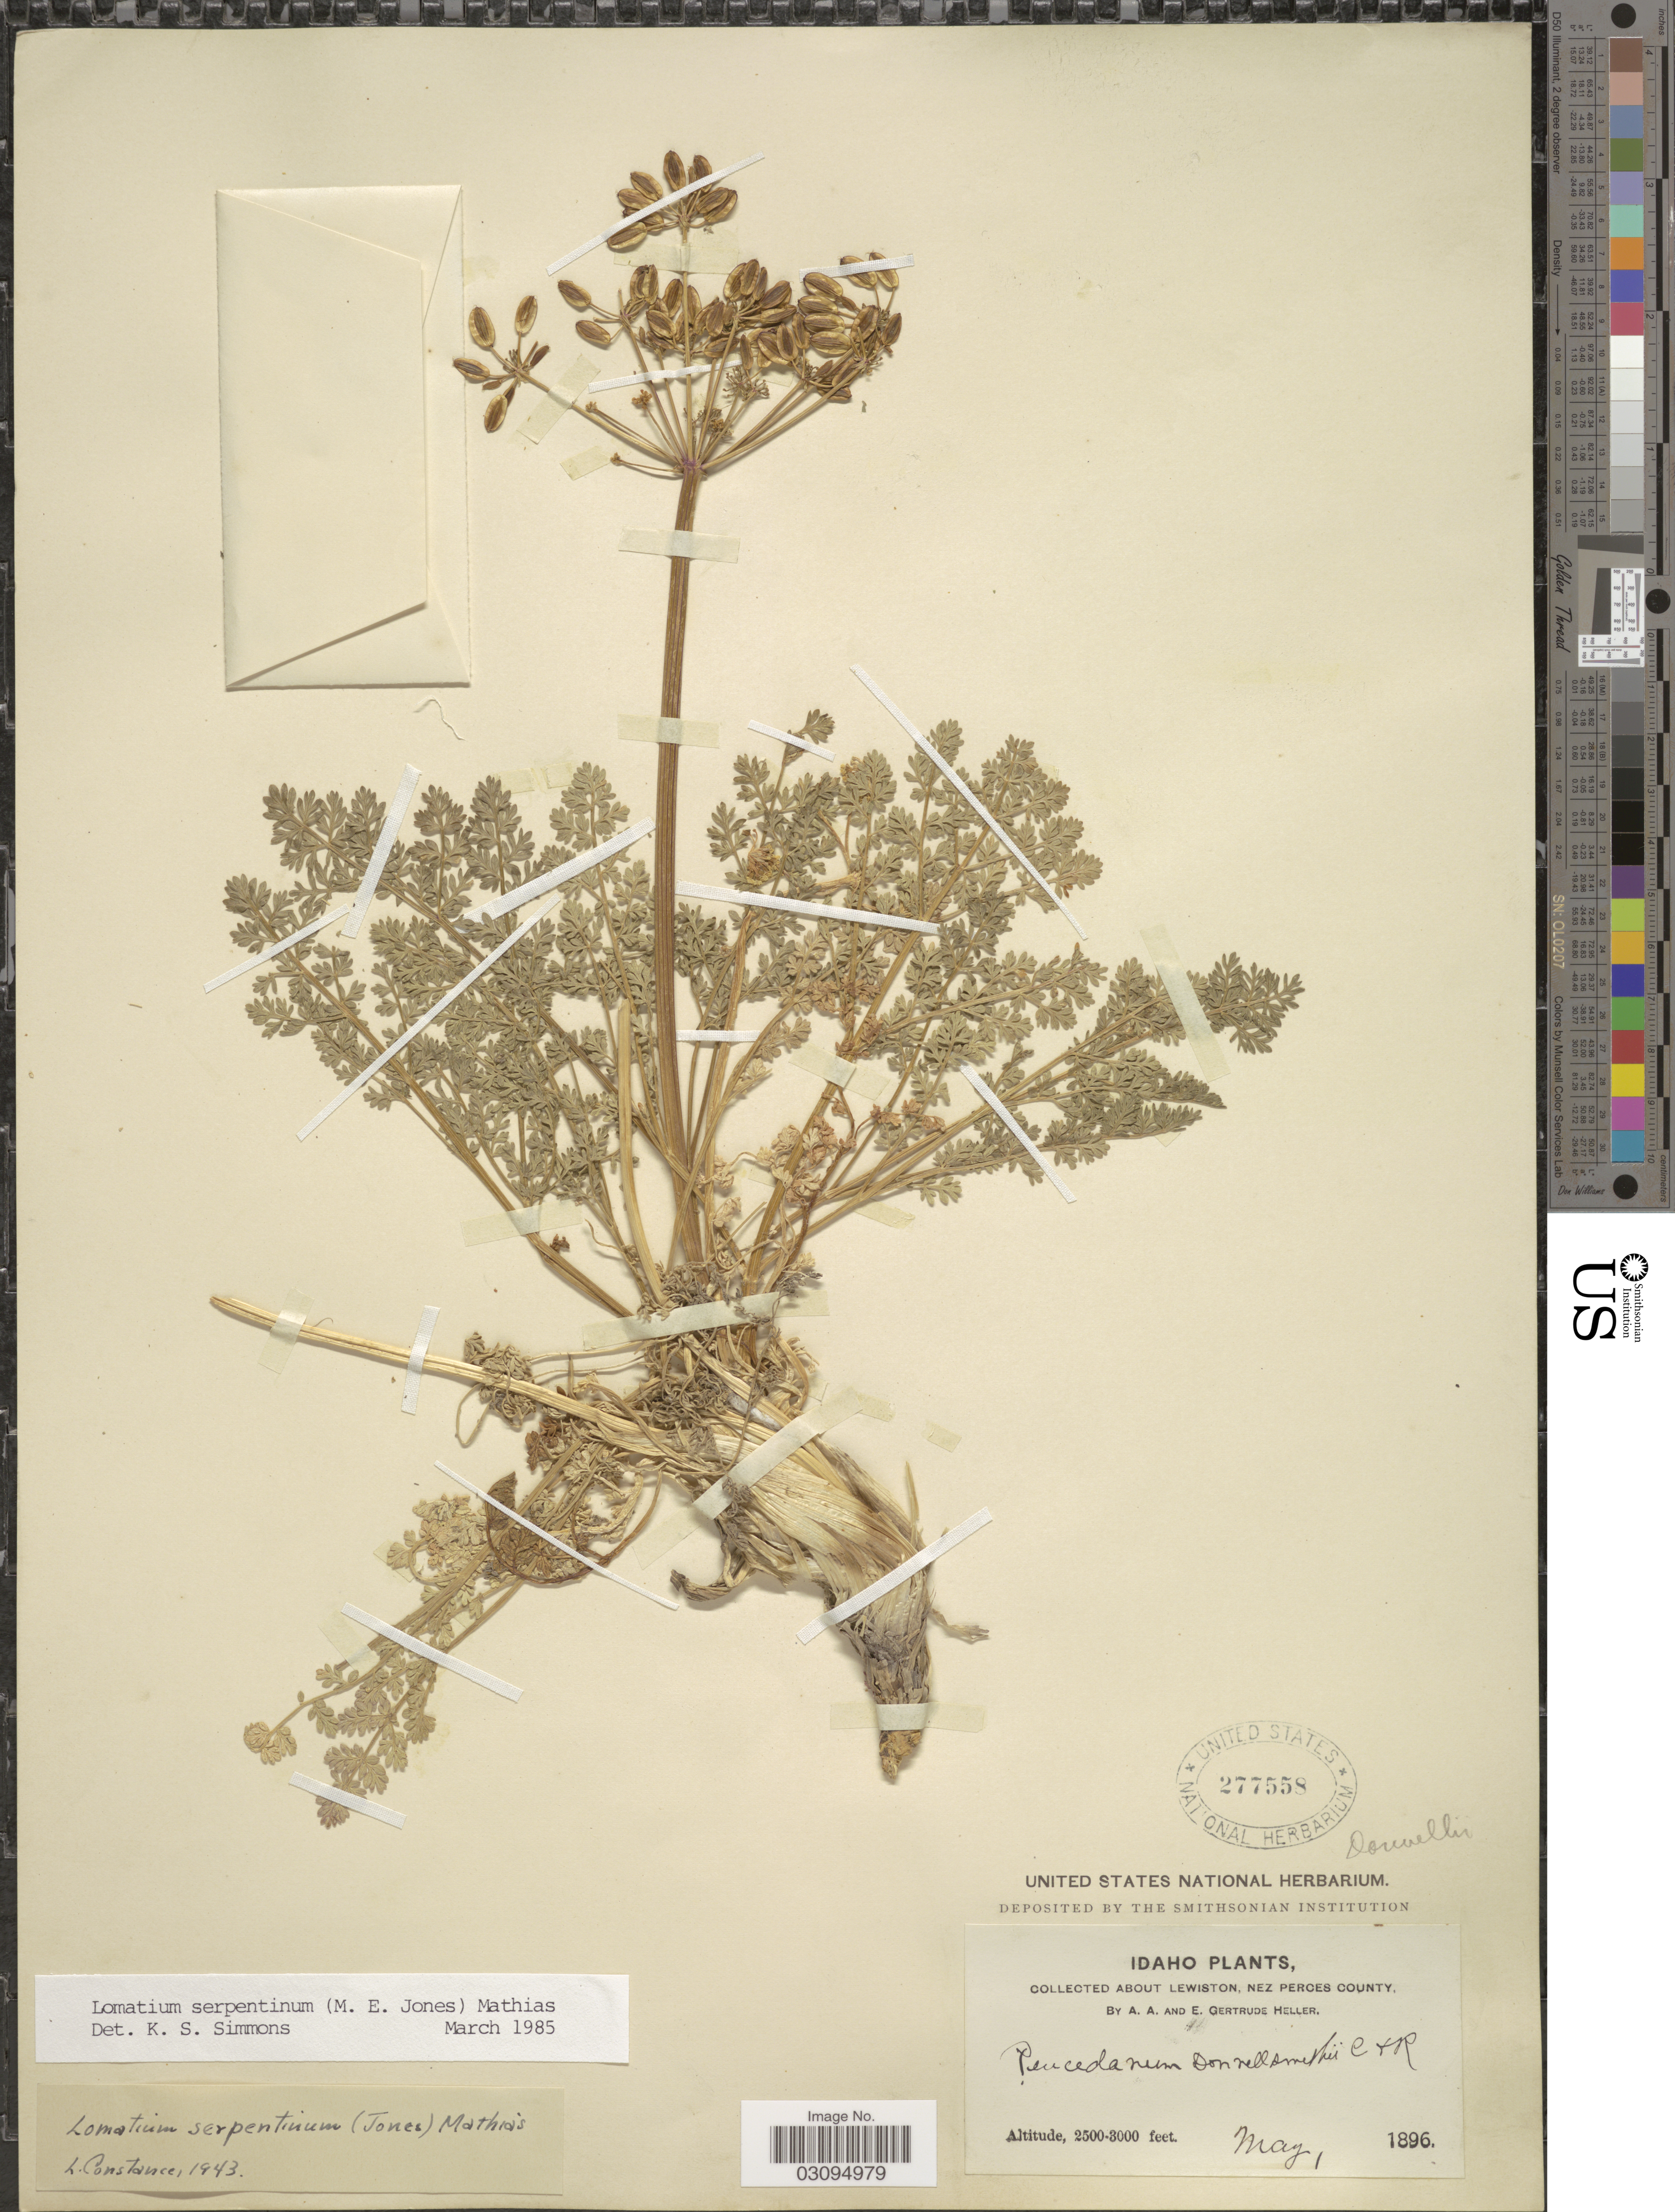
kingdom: Plantae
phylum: Tracheophyta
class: Magnoliopsida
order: Apiales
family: Apiaceae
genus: Lomatium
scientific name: Lomatium serpentinum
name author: (M.E. Jones) Mathias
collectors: A. A. Heller & E. G. Heller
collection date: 1896-05-01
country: United States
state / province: Idaho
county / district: Nez Perce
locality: About Lewiston.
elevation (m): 762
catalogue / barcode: US 277558